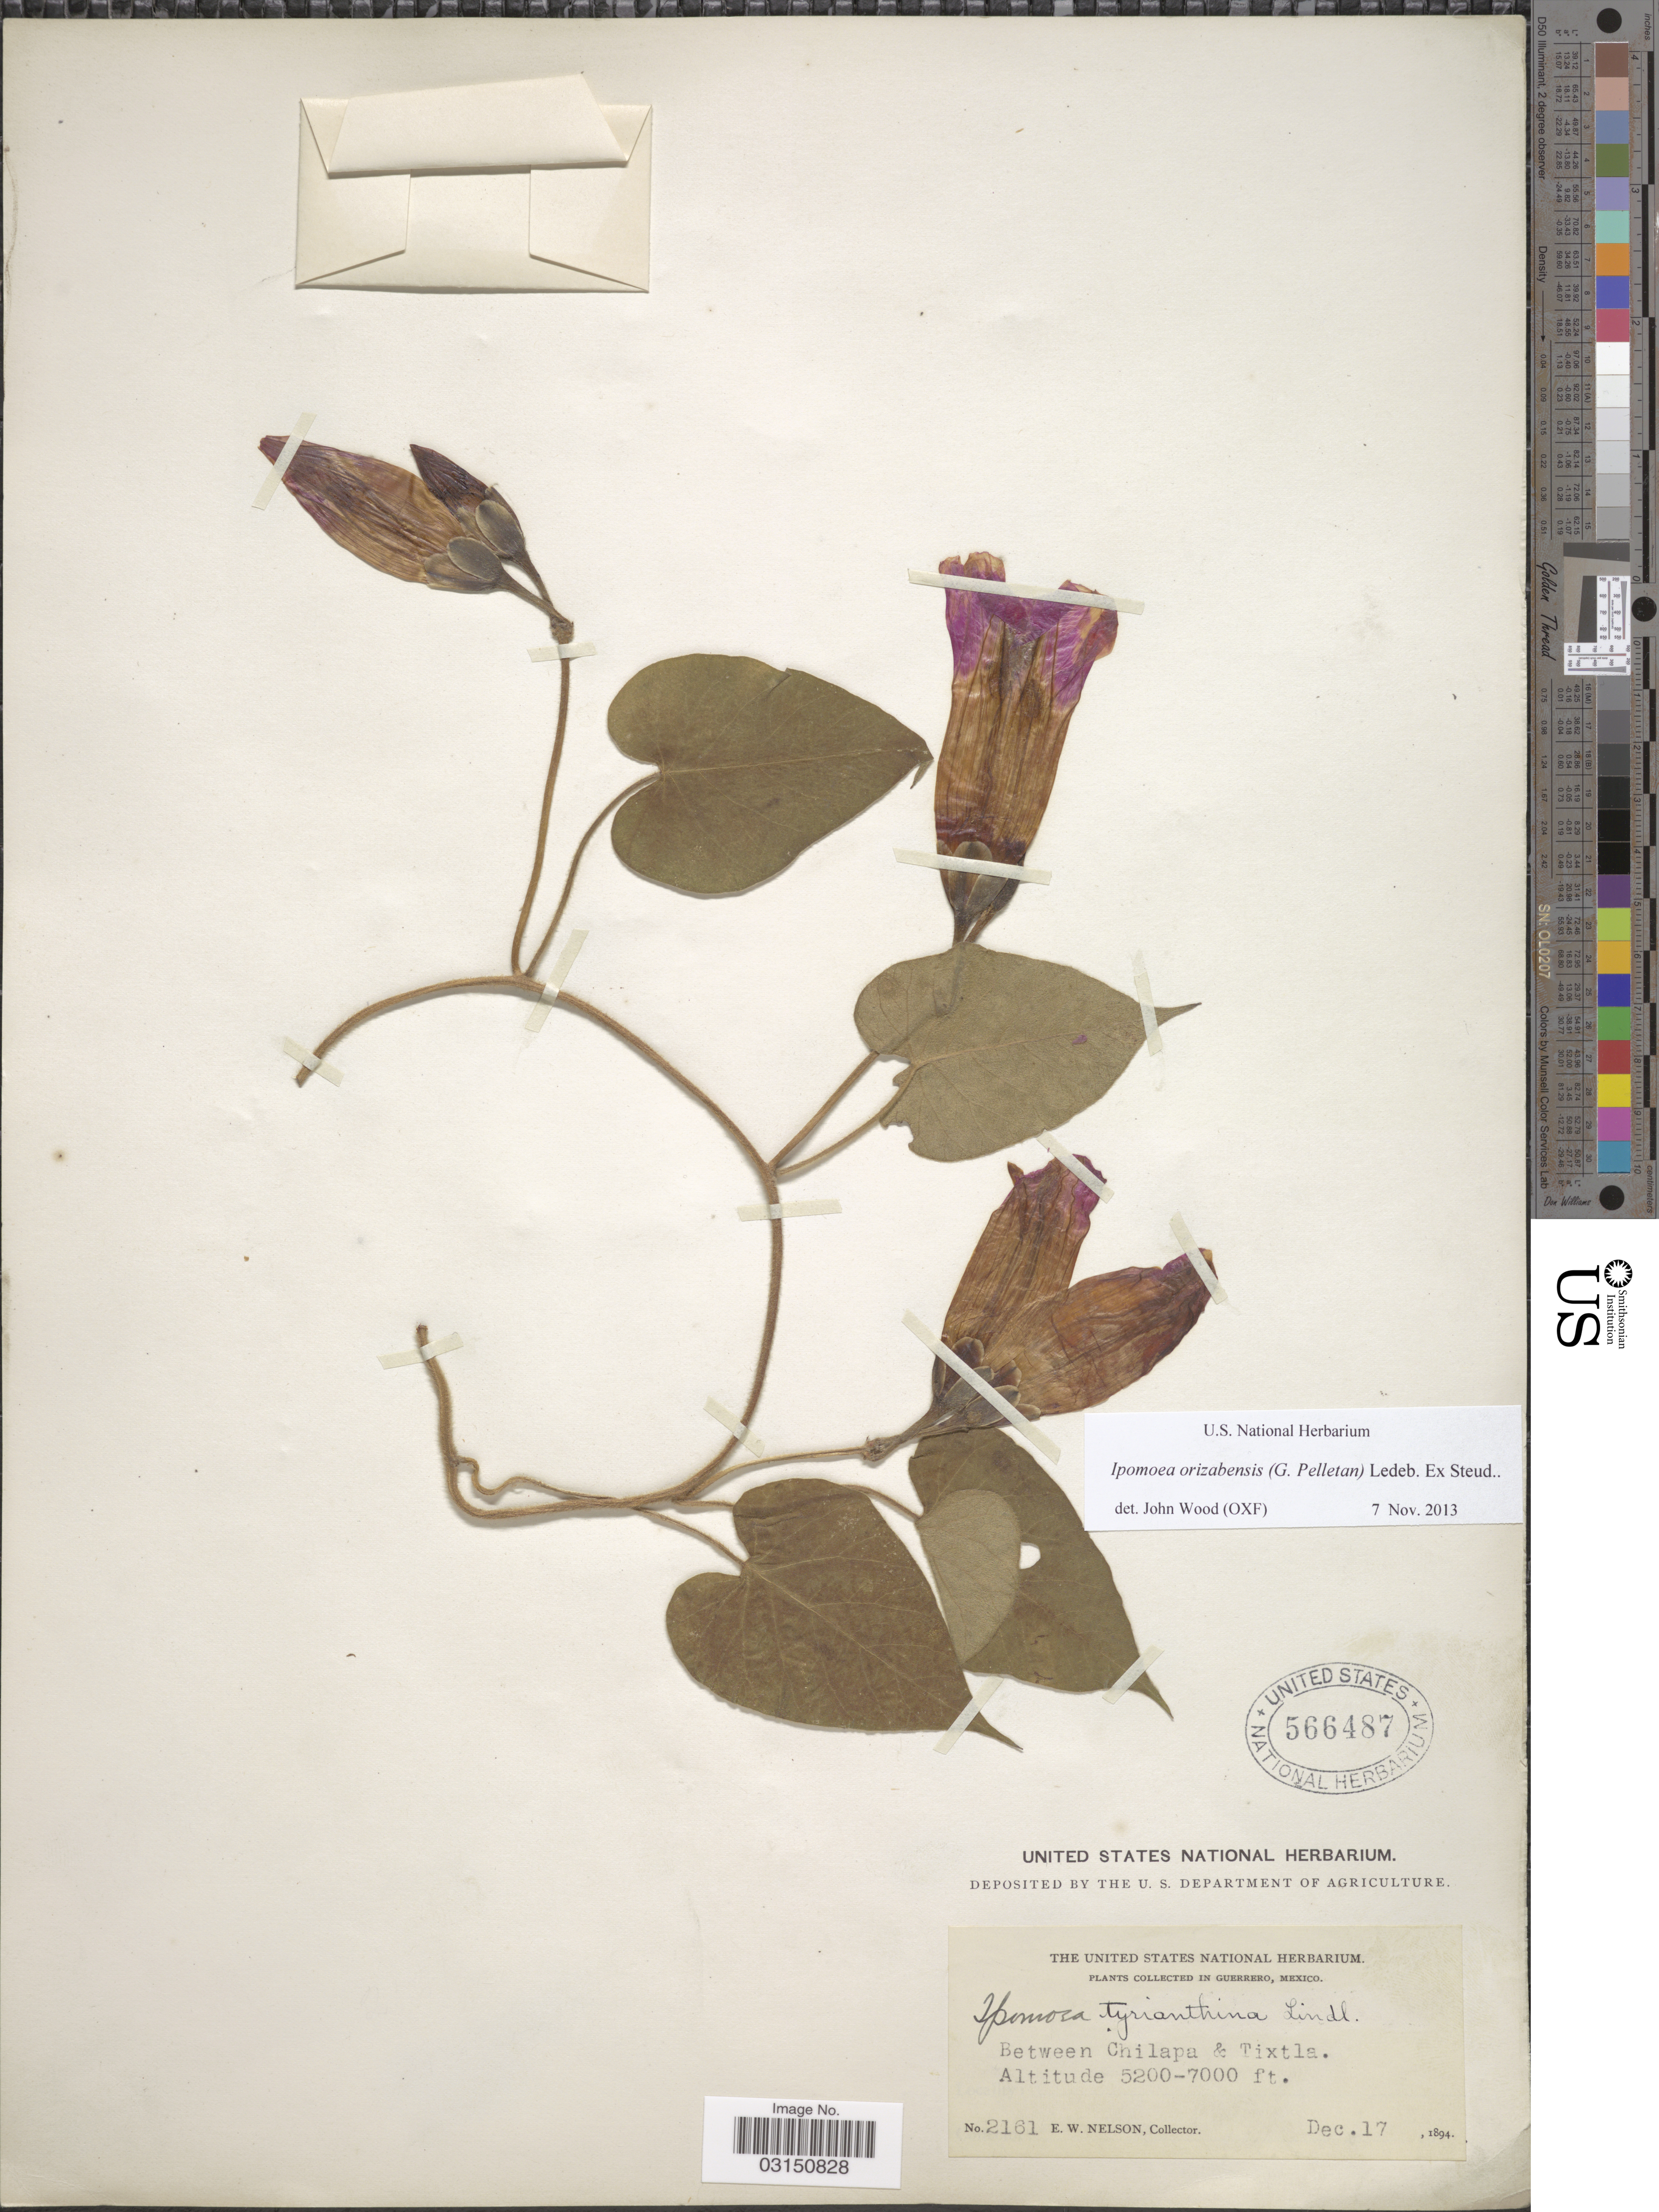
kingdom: Plantae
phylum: Tracheophyta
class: Magnoliopsida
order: Solanales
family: Convolvulaceae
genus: Ipomoea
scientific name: Ipomoea orizabensis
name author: (G. Pelletan) Ledeb. ex Steud.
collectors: E. W. Nelson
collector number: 2161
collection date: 1894-12-17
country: Mexico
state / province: Guerrero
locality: Between Chilapa & Tixtla.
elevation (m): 1585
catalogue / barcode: US 566487